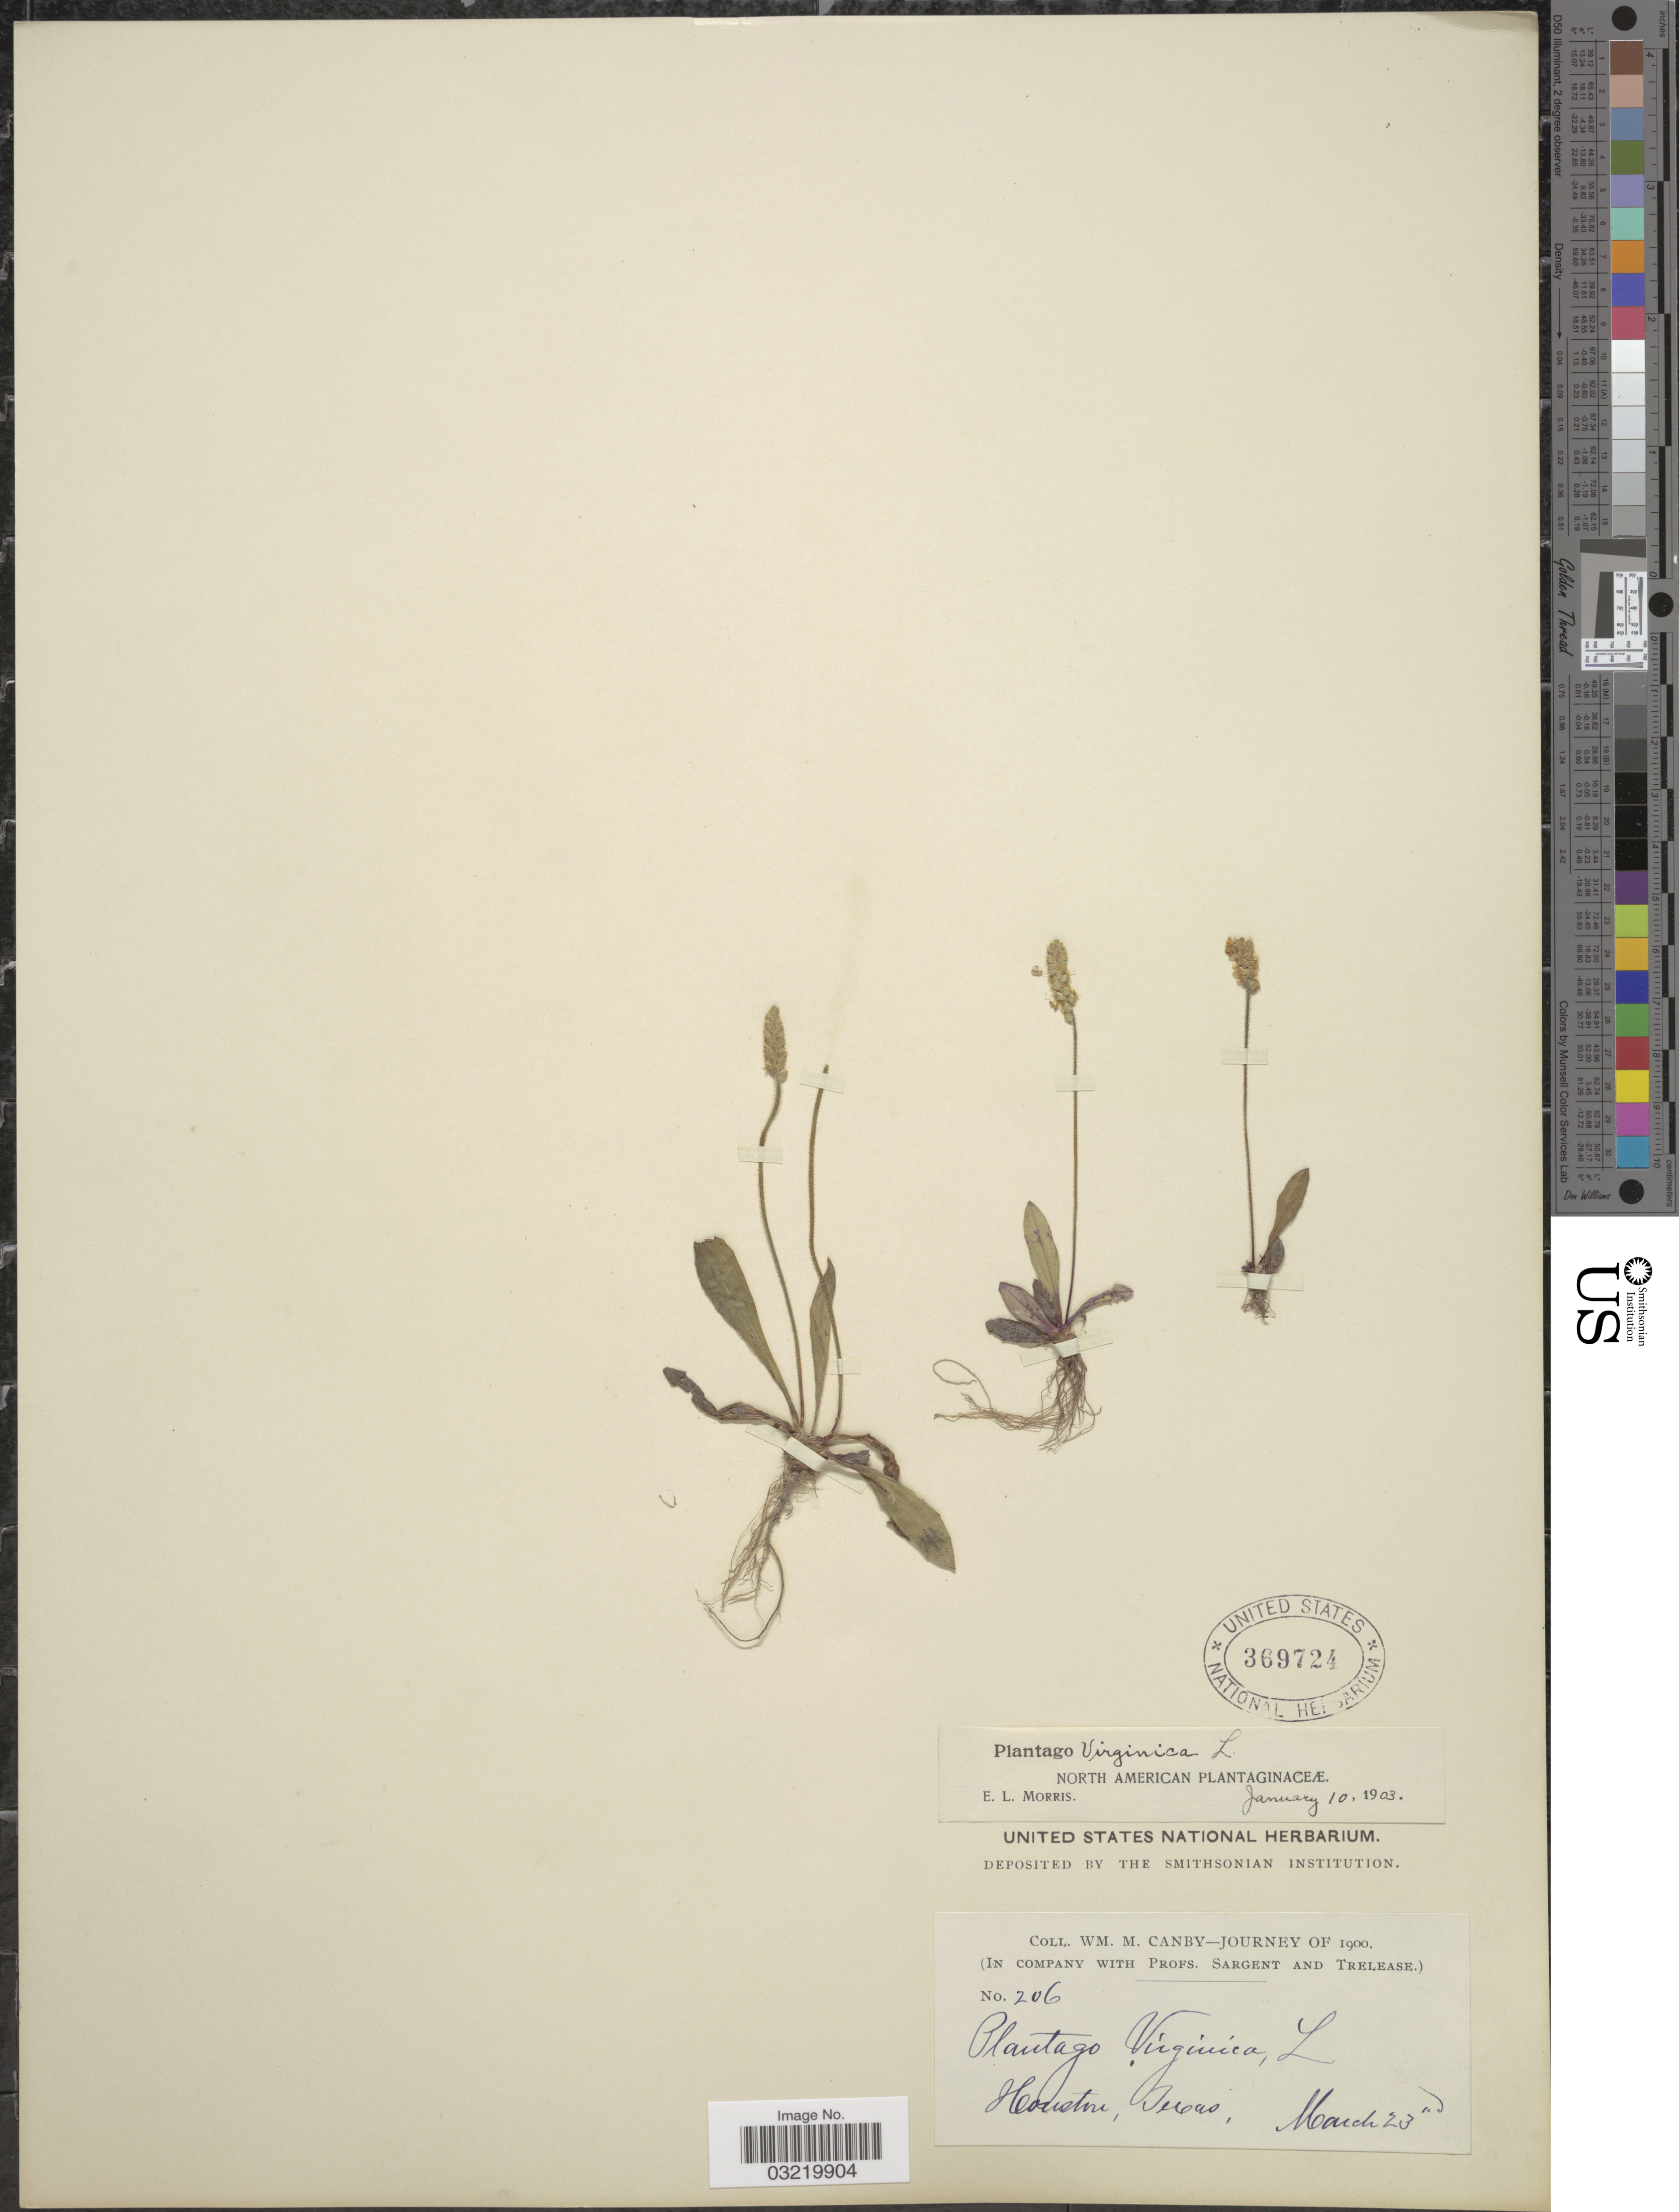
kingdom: Plantae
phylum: Tracheophyta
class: Magnoliopsida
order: Lamiales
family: Plantaginaceae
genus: Plantago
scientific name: Plantago virginica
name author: L.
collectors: W. M. Canby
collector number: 206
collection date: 1900-03-23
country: United States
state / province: Texas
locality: Houston.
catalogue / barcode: US 369724